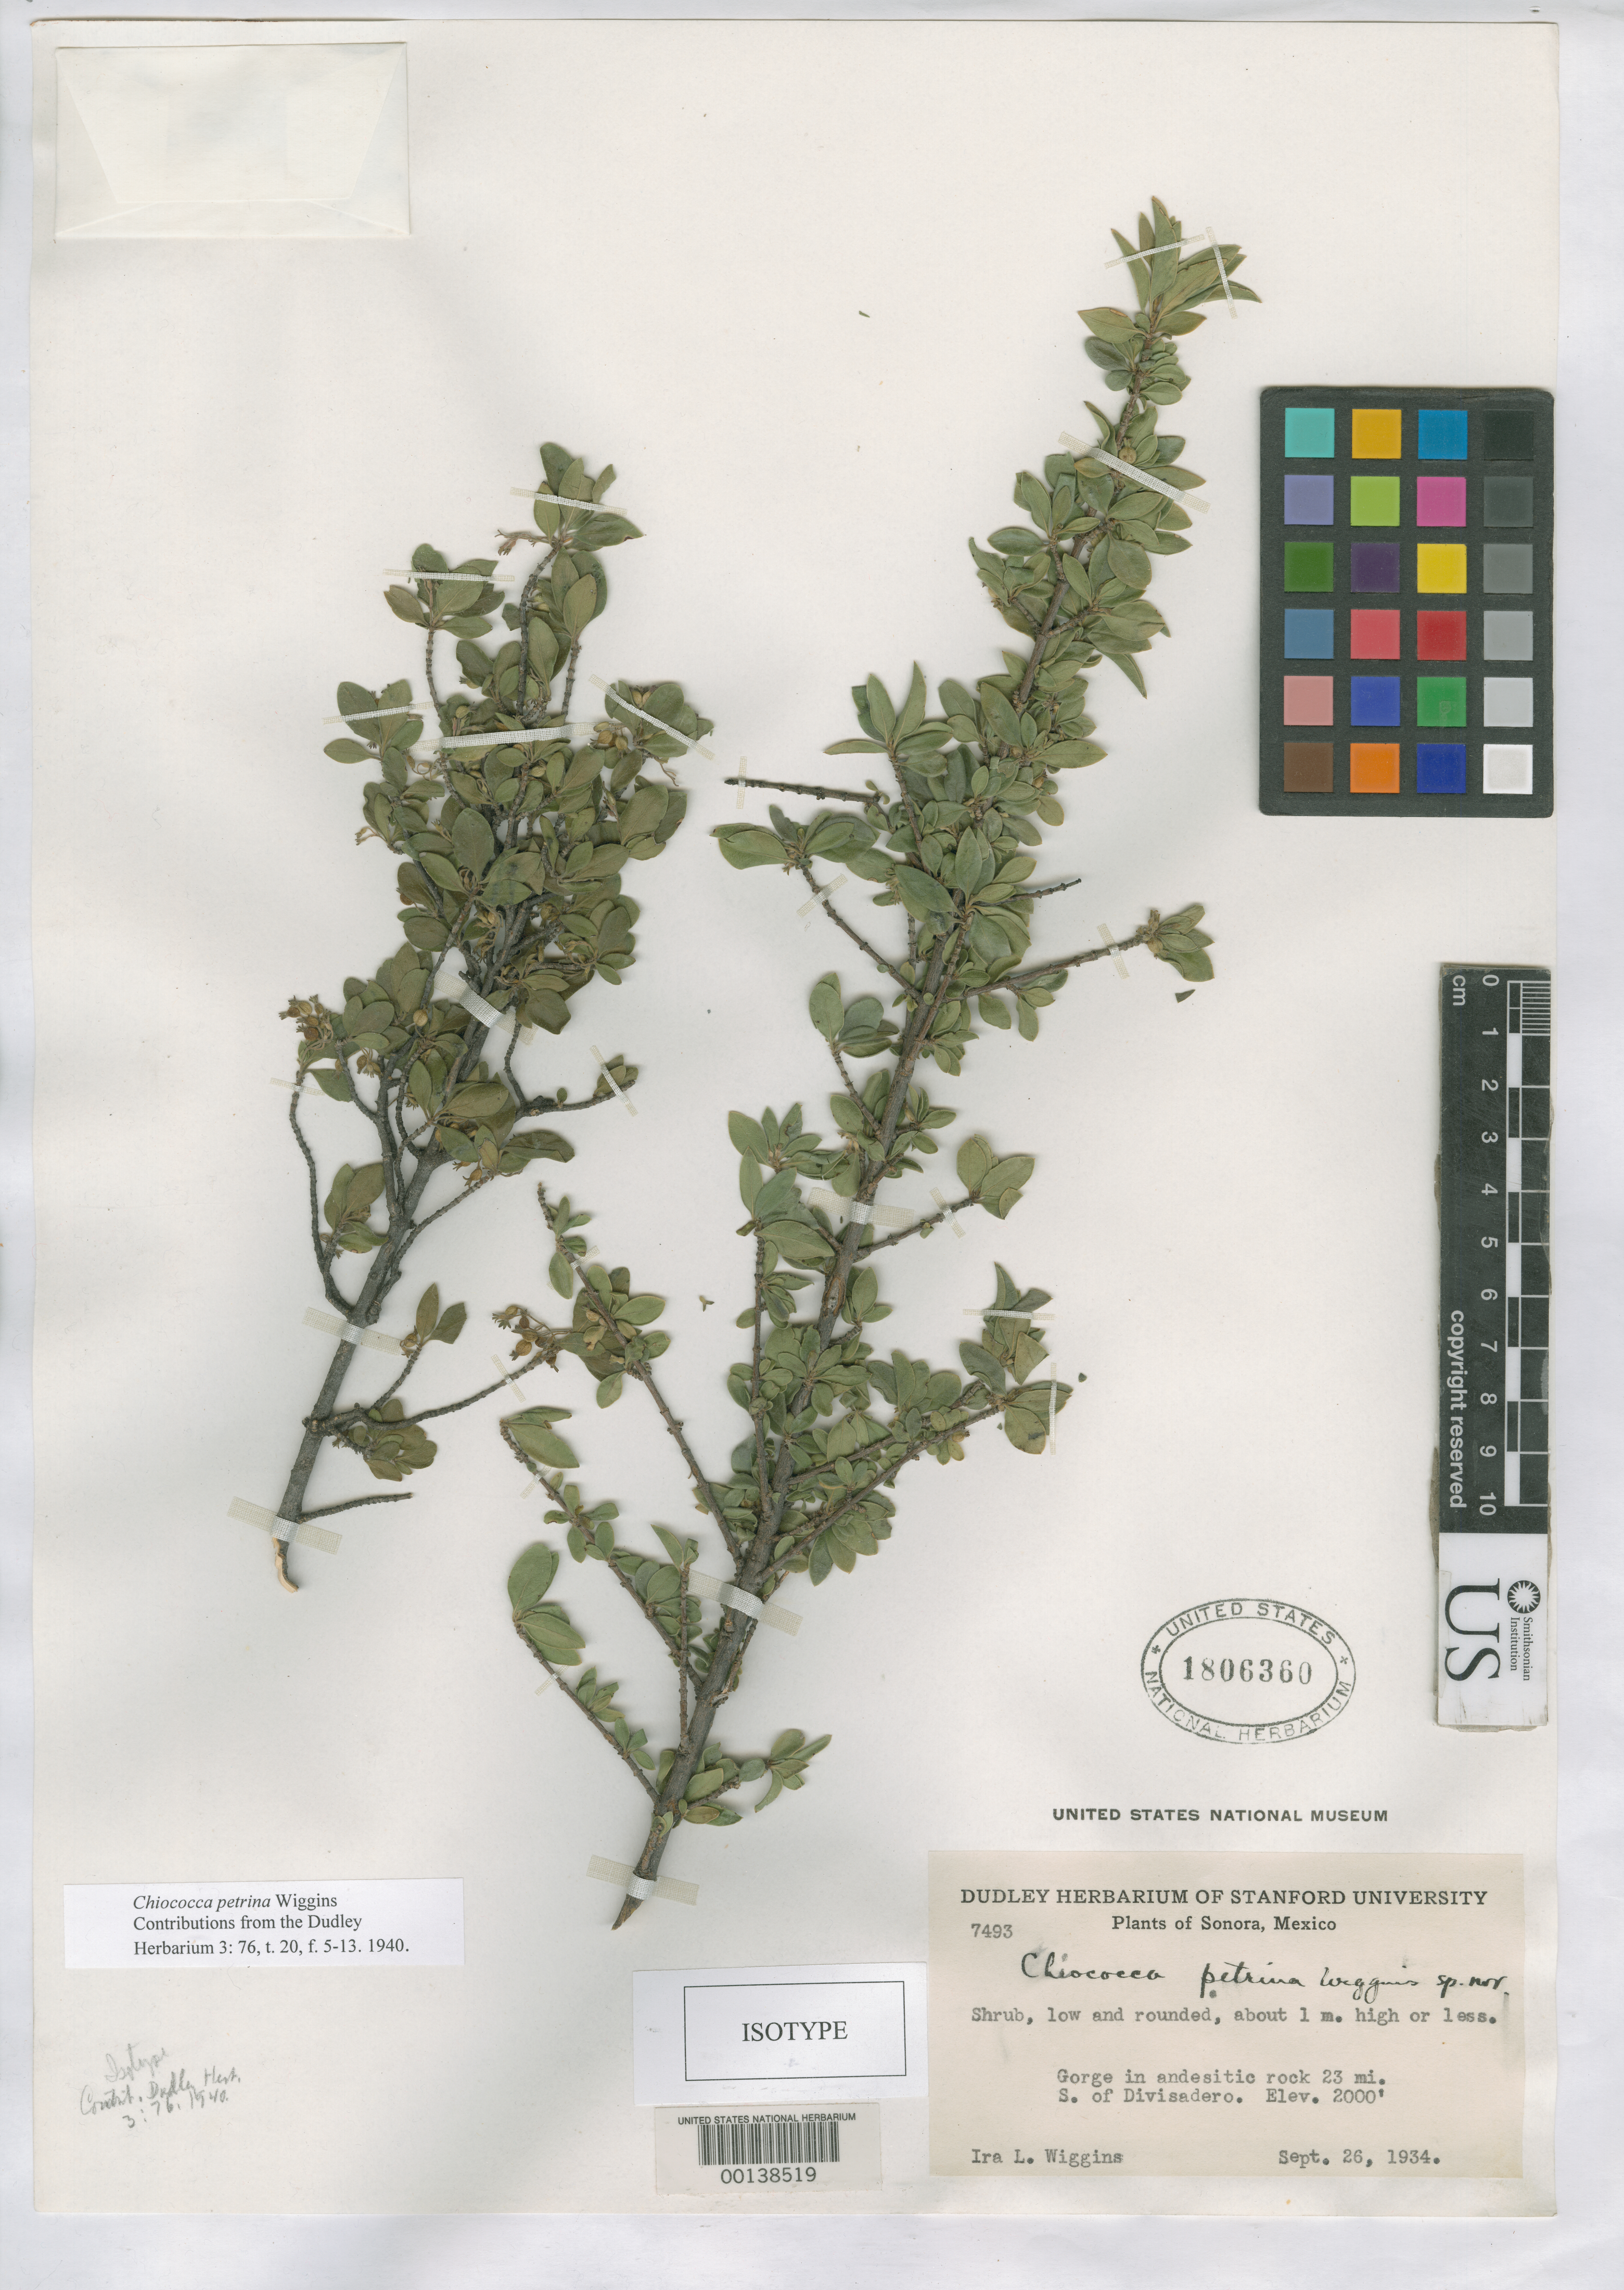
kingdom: Plantae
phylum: Tracheophyta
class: Magnoliopsida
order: Gentianales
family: Rubiaceae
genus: Chiococca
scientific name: Chiococca petrina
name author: Wiggins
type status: Isotype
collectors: I. L. Wiggins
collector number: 7493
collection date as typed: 26 Sep 1934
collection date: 1934-09-26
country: Mexico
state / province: Sonora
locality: Divisadero.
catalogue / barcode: US 1806360